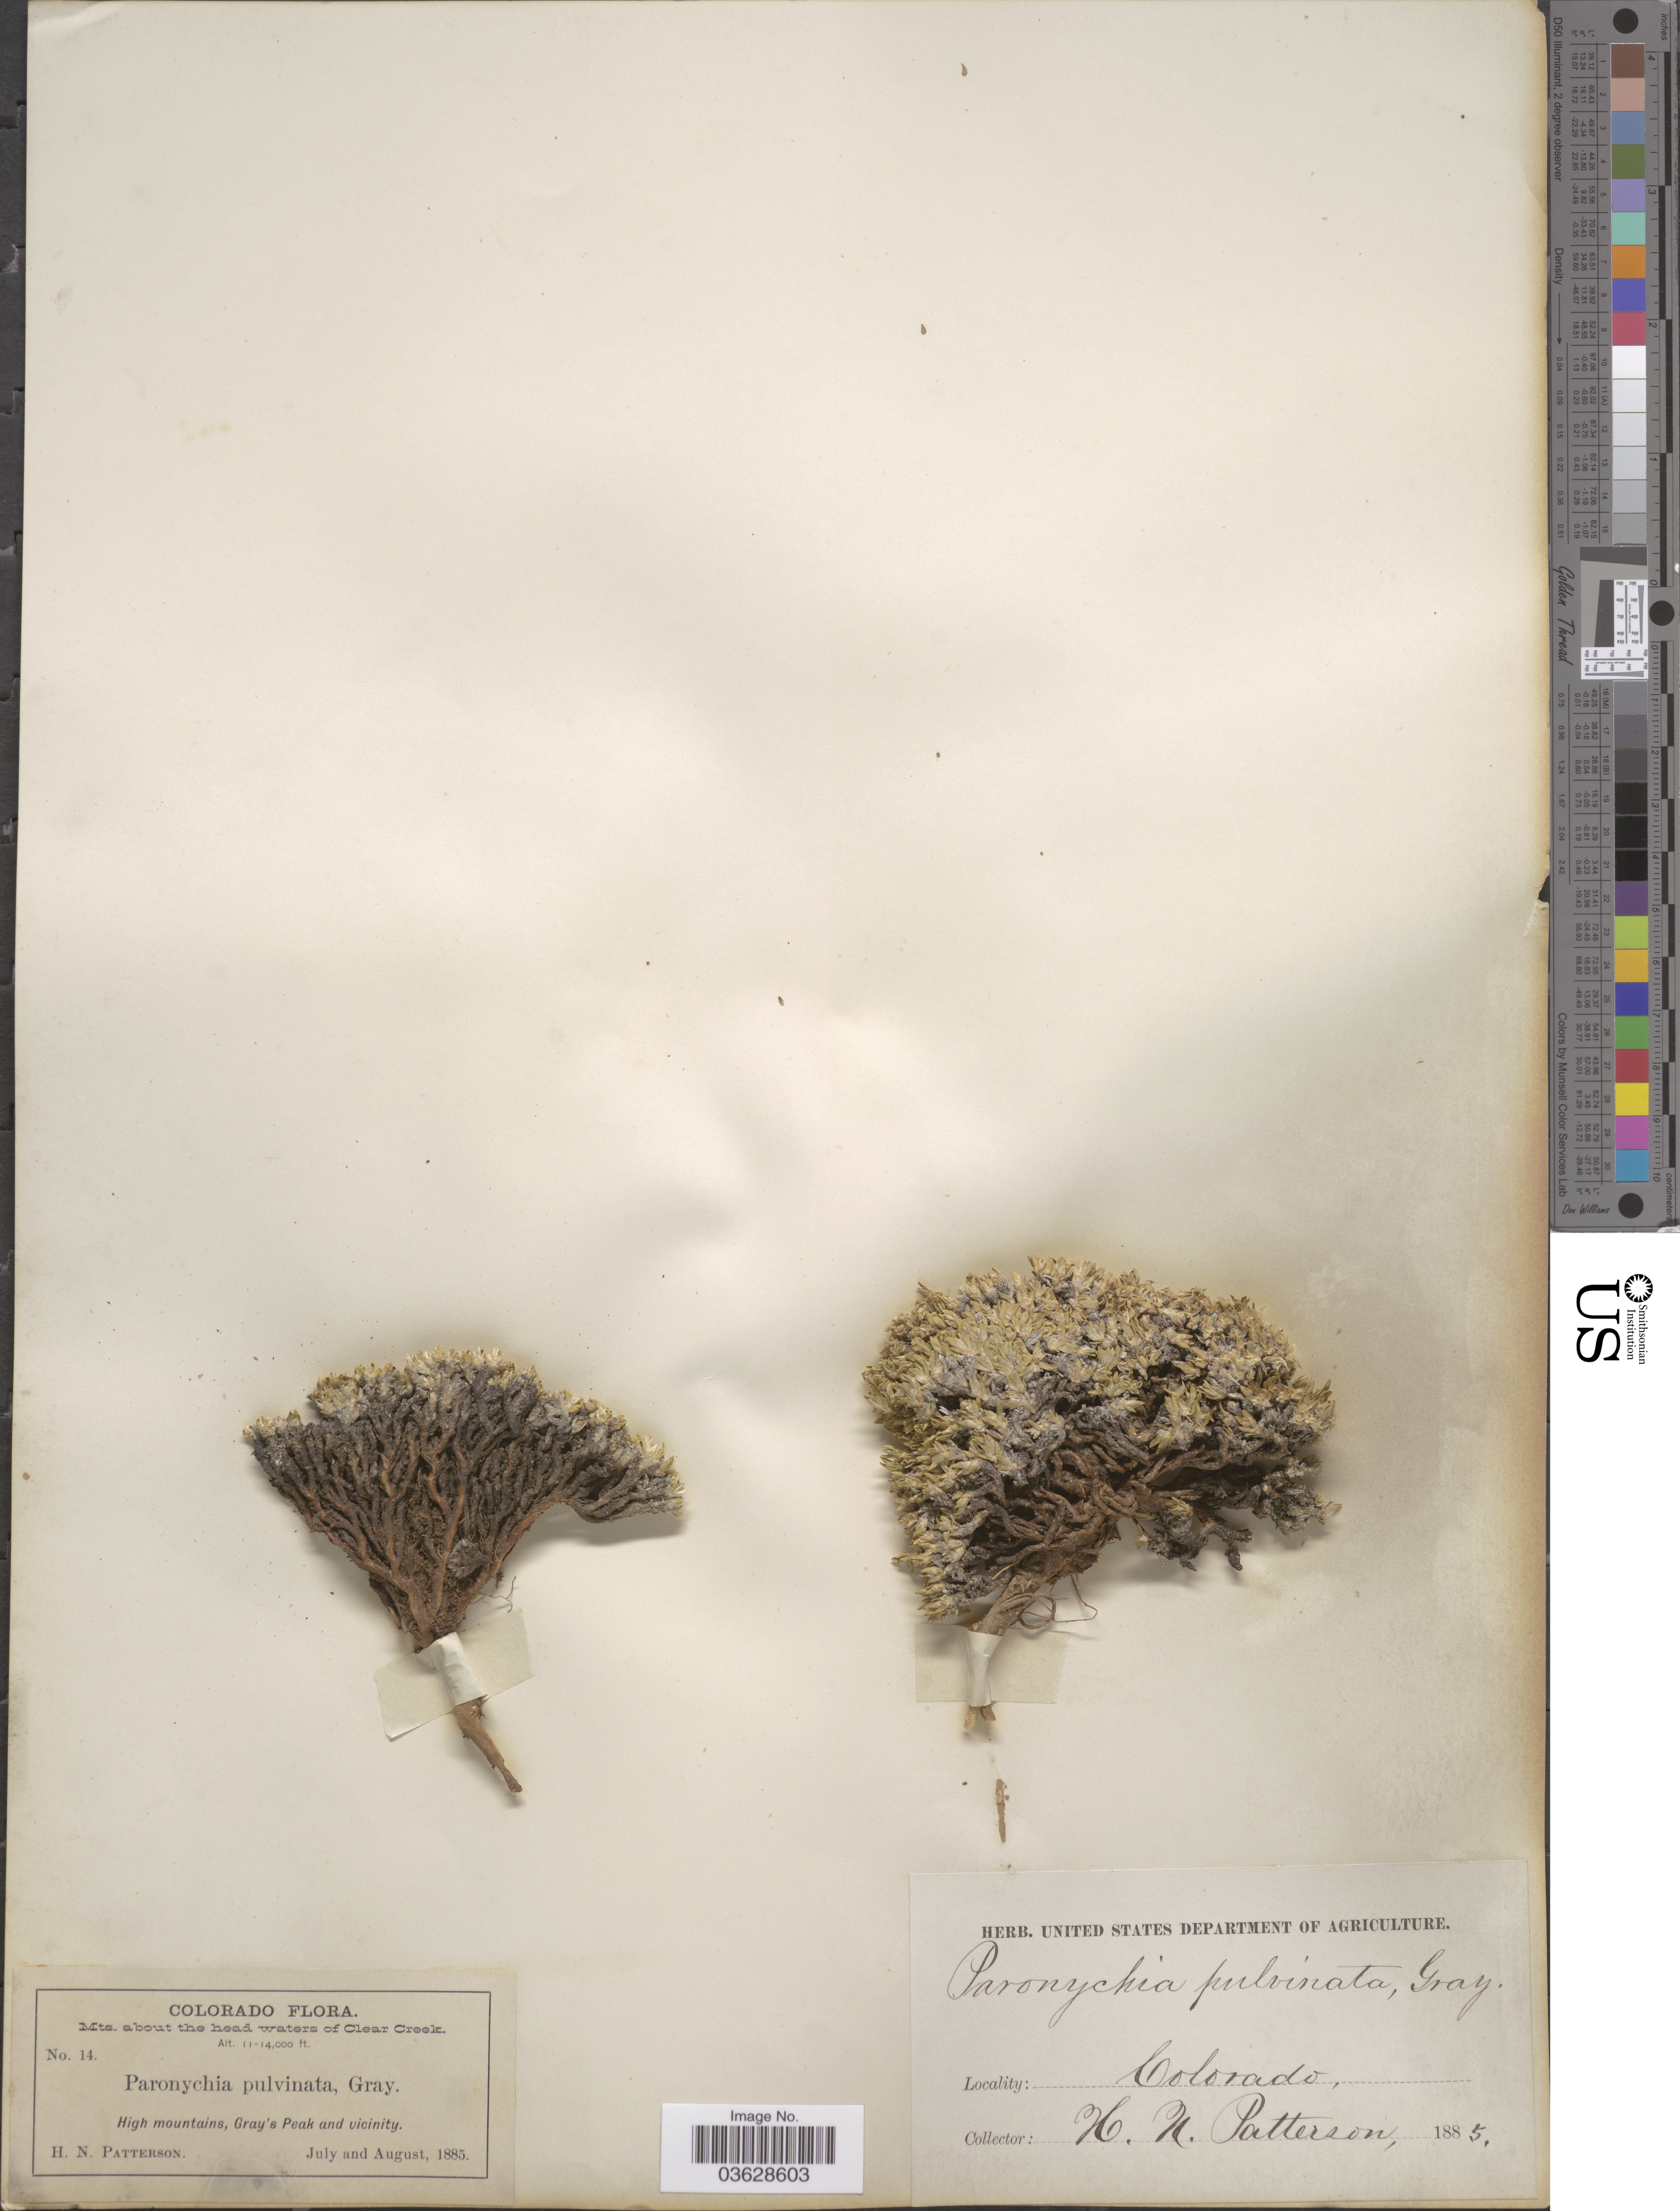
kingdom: Plantae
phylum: Tracheophyta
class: Magnoliopsida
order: Caryophyllales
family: Caryophyllaceae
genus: Paronychia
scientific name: Paronychia pulvinata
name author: A. Gray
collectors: H. N. Patterson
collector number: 14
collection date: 1885-07/1885-08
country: United States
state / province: Colorado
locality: Mts. about the head waters of Clear Creek. High mountains, Gray's Peak and vicinity.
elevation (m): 3353